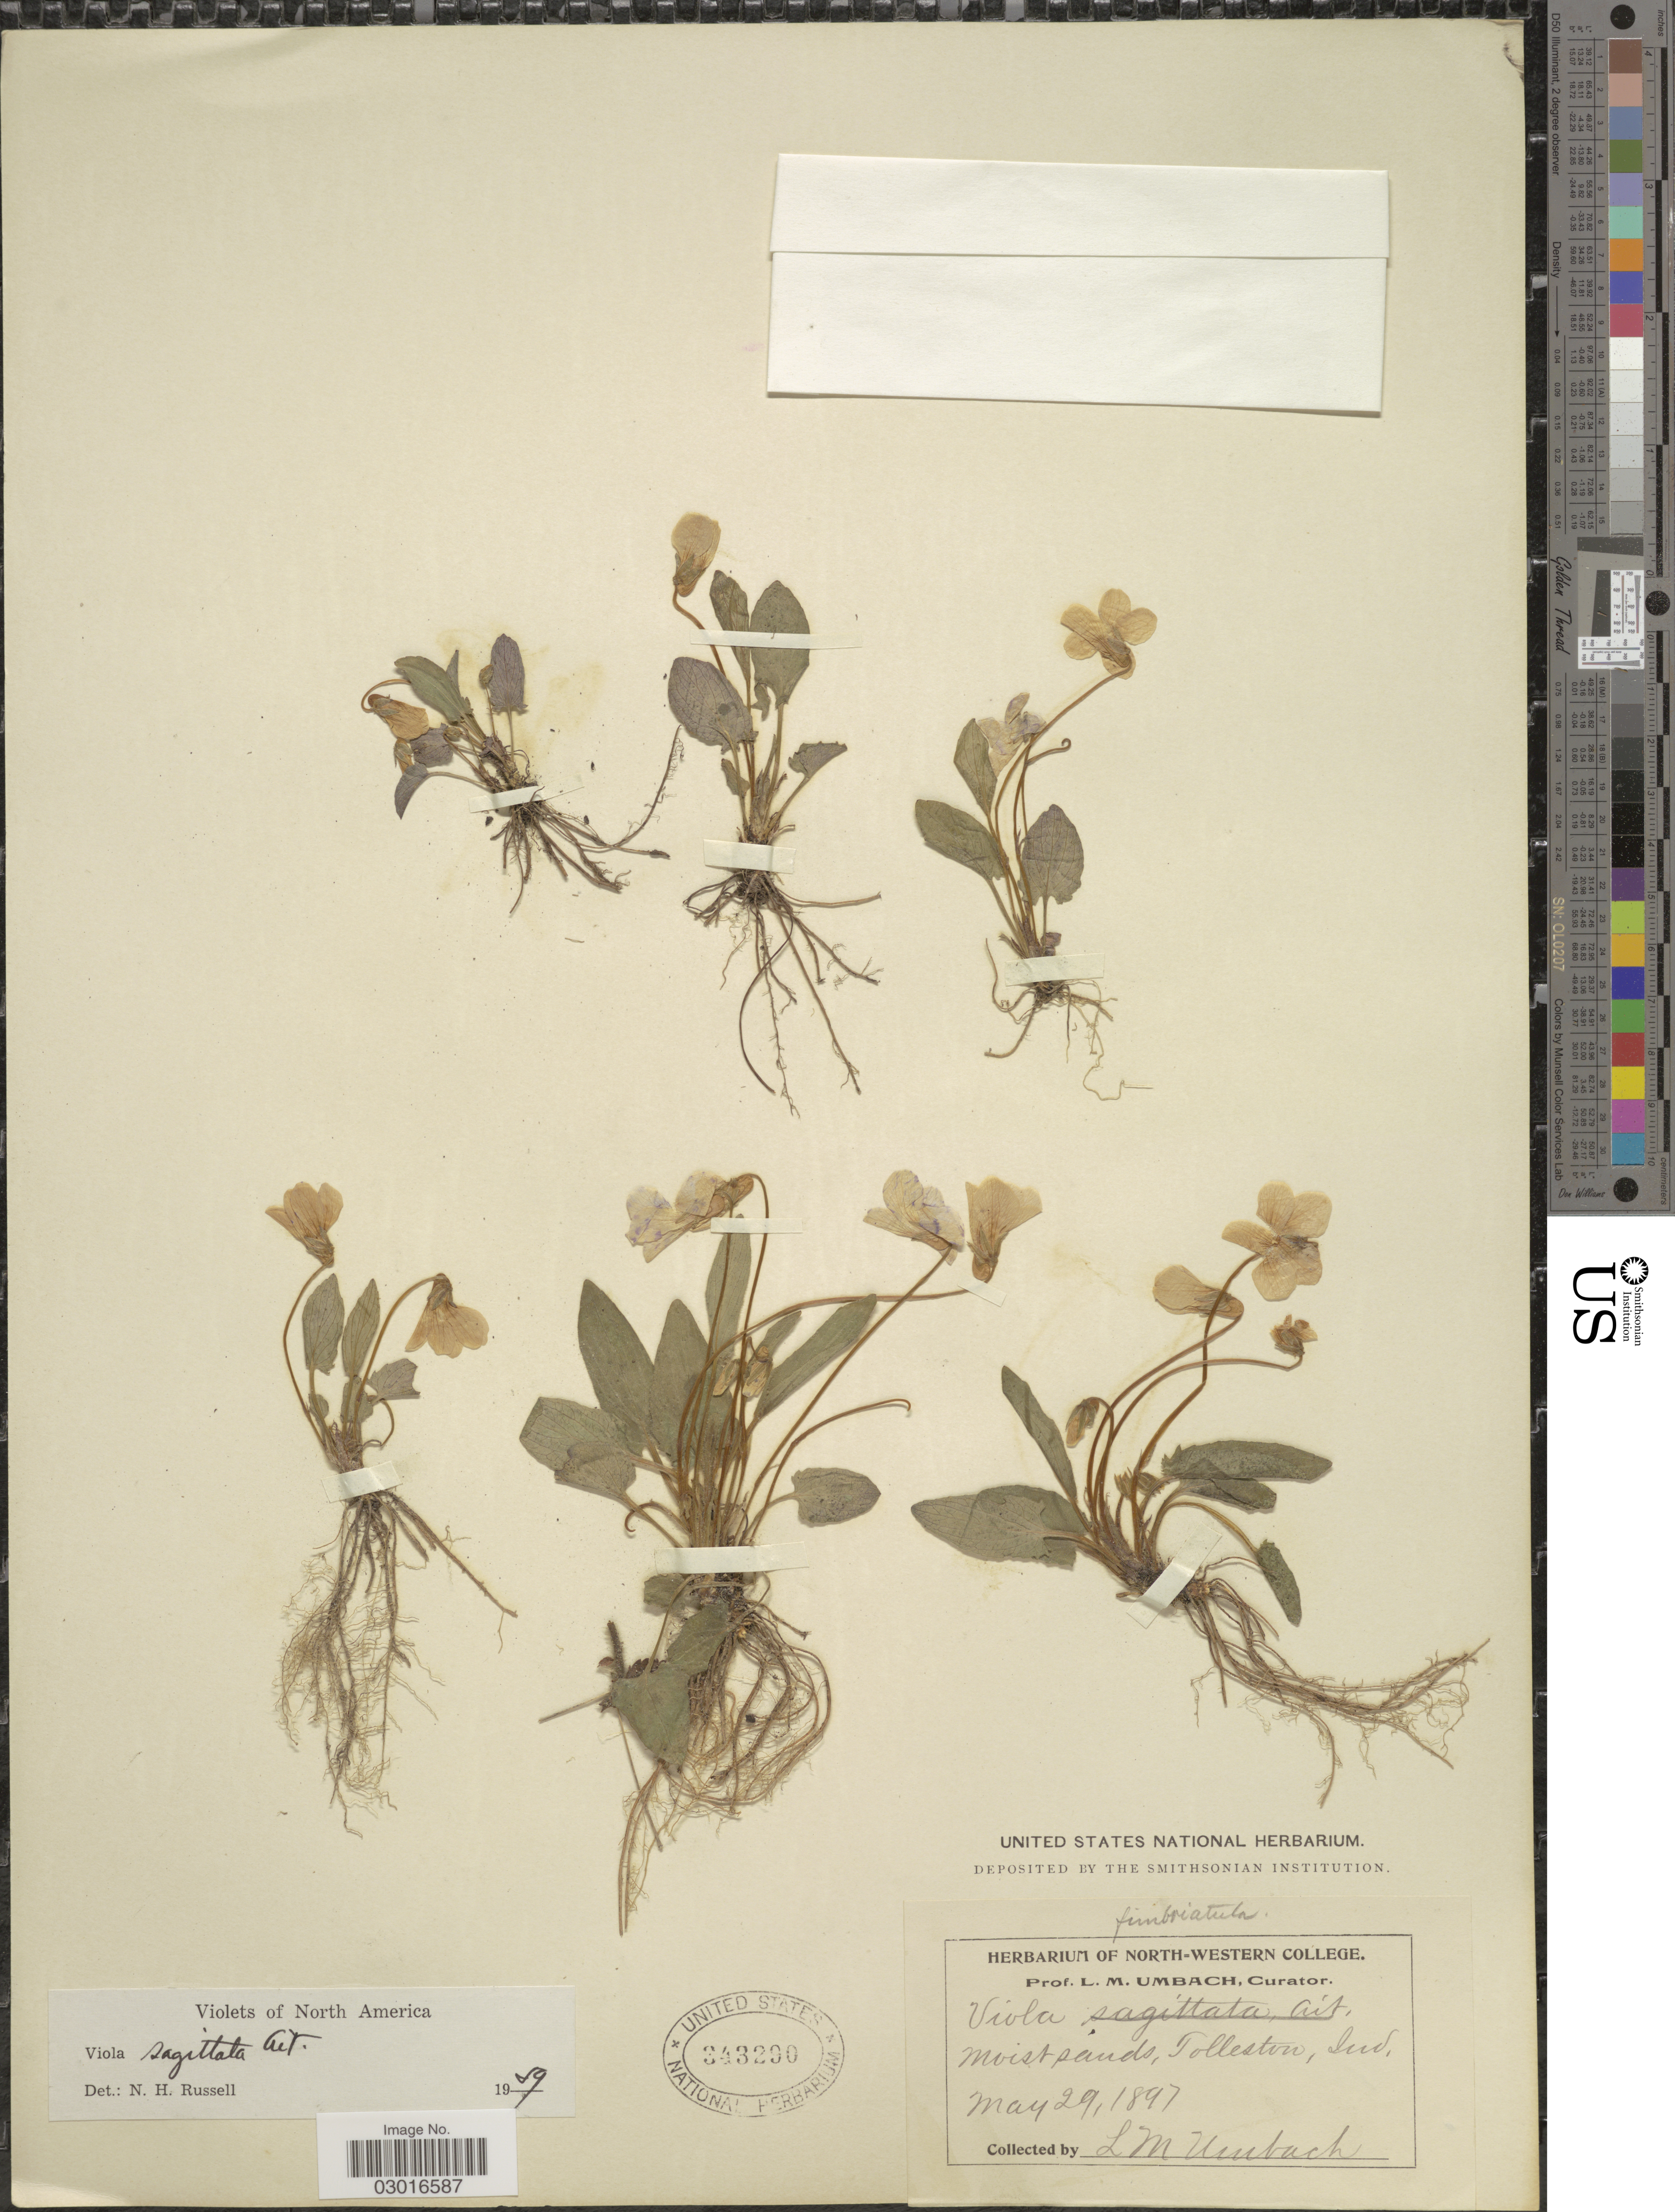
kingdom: Plantae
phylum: Tracheophyta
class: Magnoliopsida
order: Malpighiales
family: Violaceae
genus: Viola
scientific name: Viola sagittata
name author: Aiton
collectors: L. M. Umbach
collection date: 1897-05-29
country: United States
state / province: Indiana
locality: Moist sands, Tolleston.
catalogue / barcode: US 343290